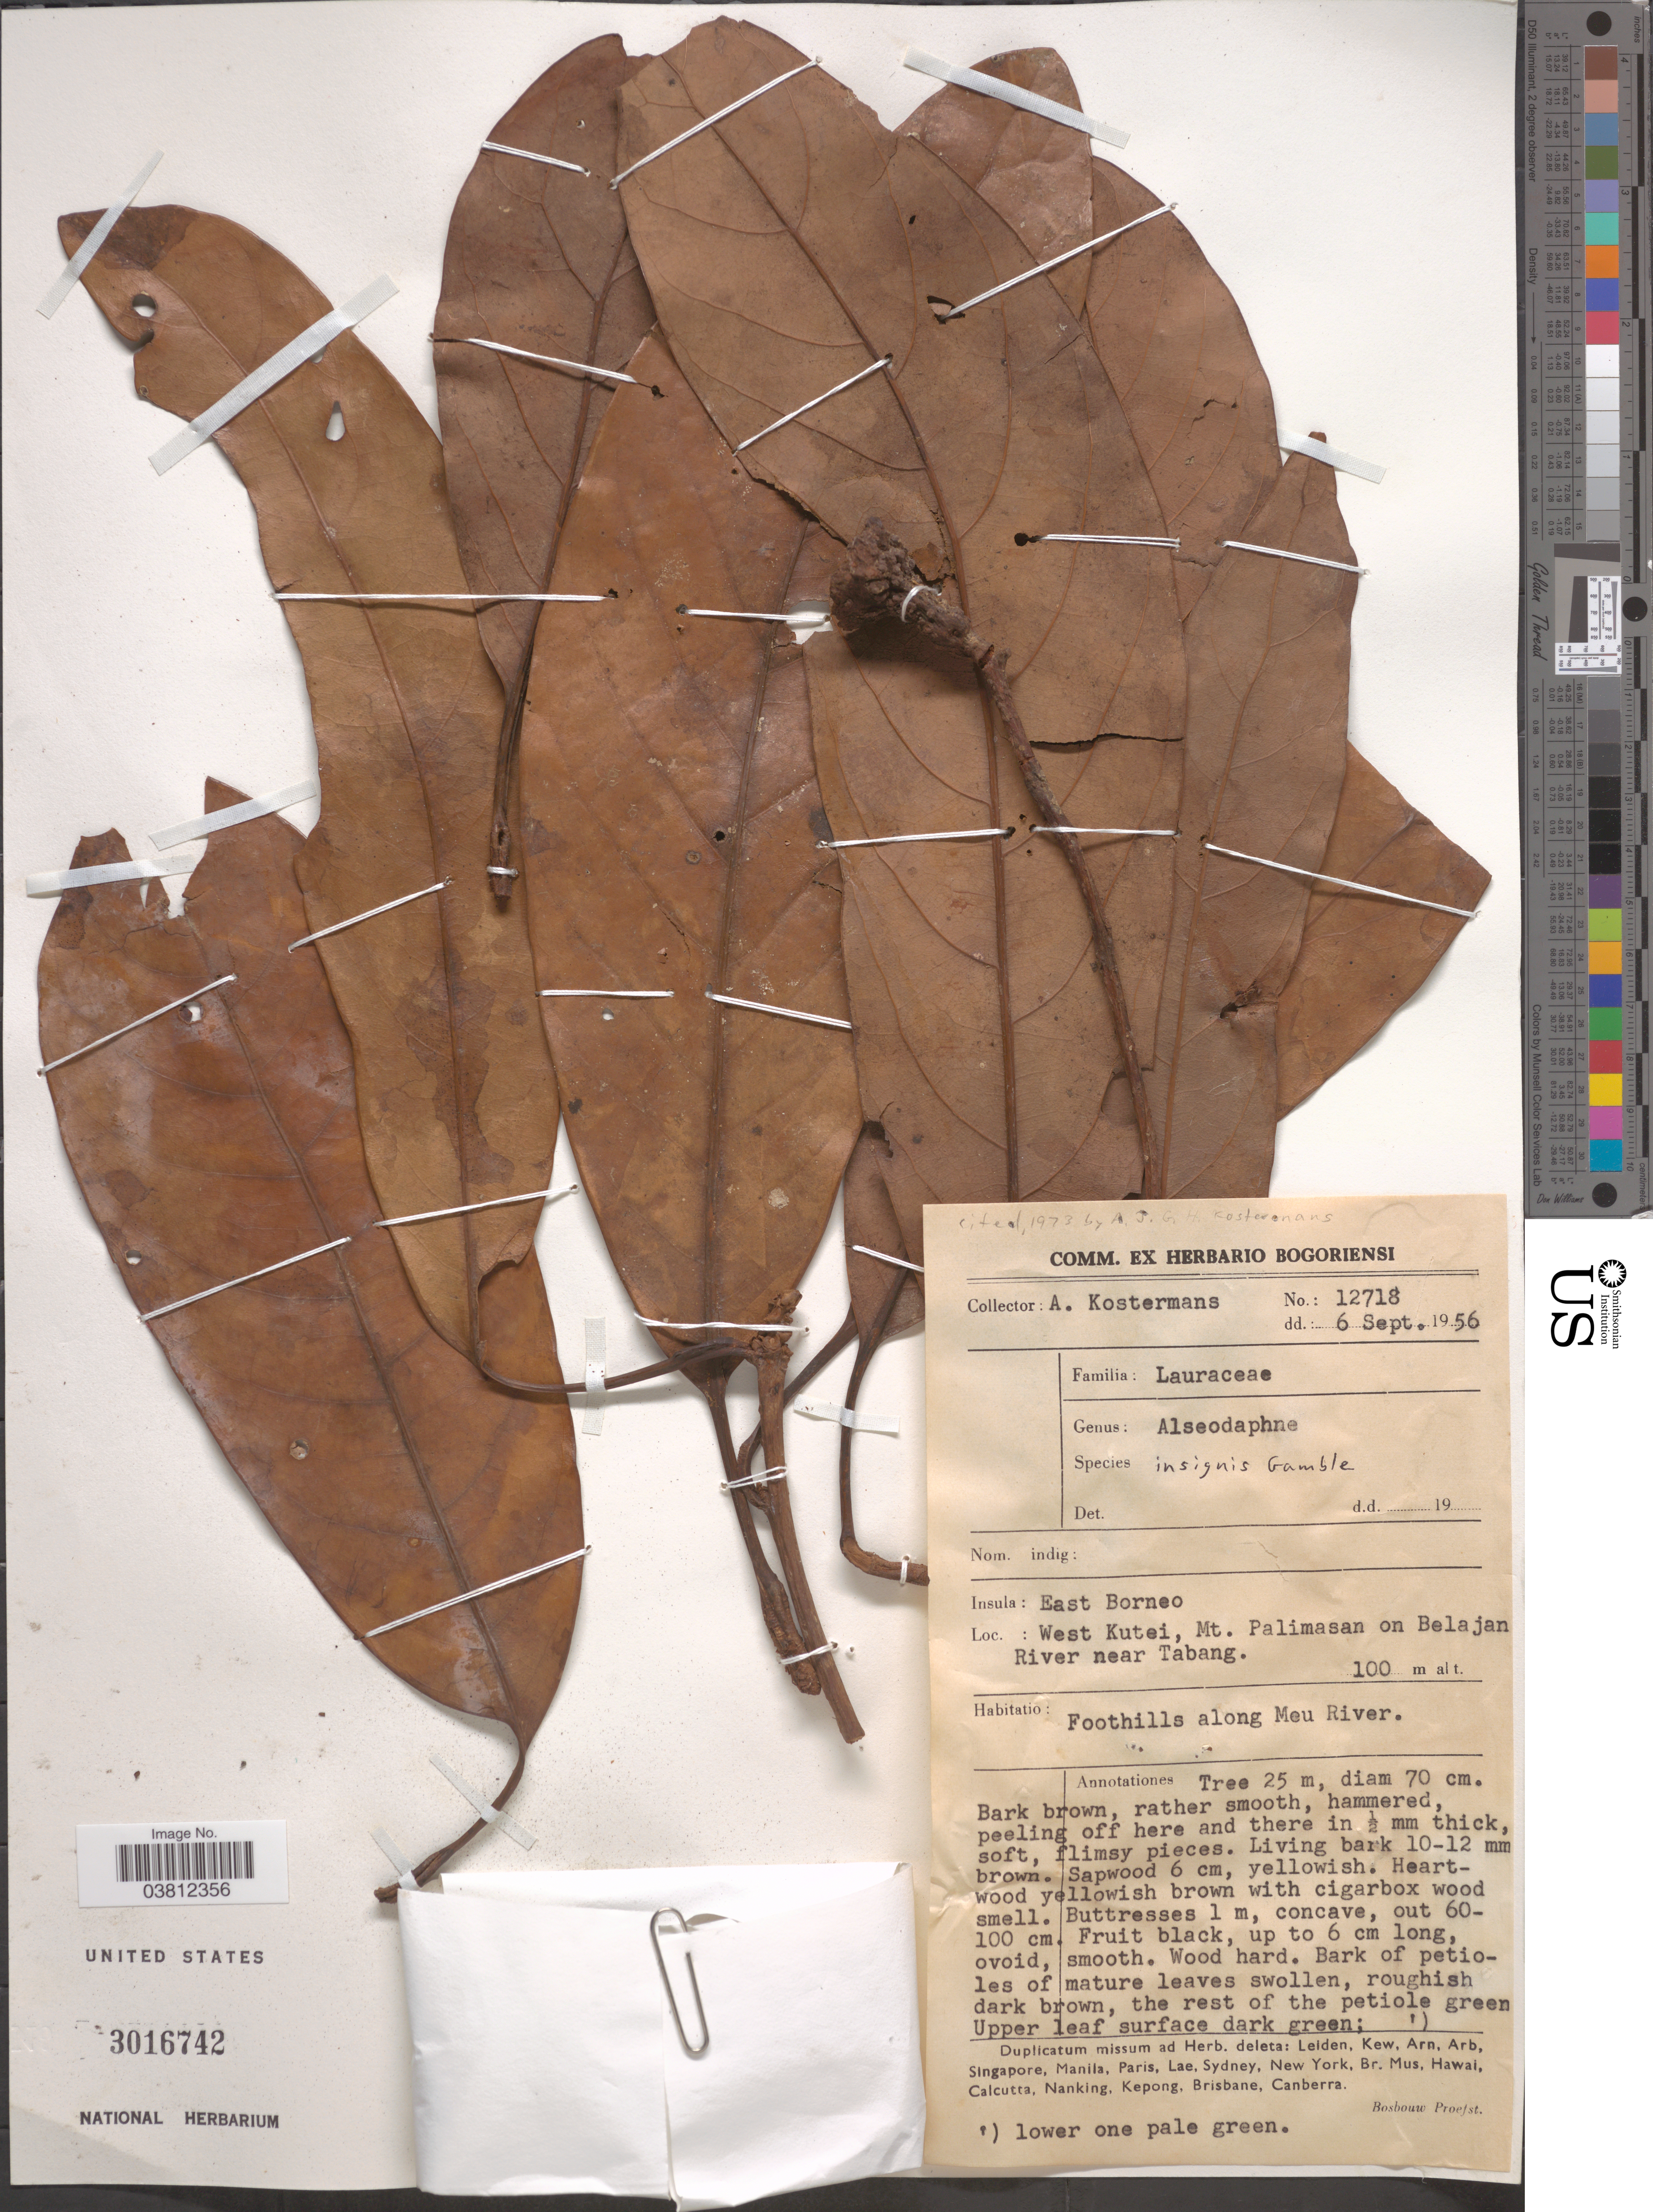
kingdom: Plantae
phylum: Tracheophyta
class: Magnoliopsida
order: Laurales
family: Lauraceae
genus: Alseodaphne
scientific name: Alseodaphne insignis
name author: Gamble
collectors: A. J. G. Kostermans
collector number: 12718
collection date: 1956-09-06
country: Indonesia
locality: Insula: East Borneo. West Kutei, Mt. Palimasan on Belajan River near Tabang. Foothills along Meu River.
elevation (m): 100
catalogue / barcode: US 3016742